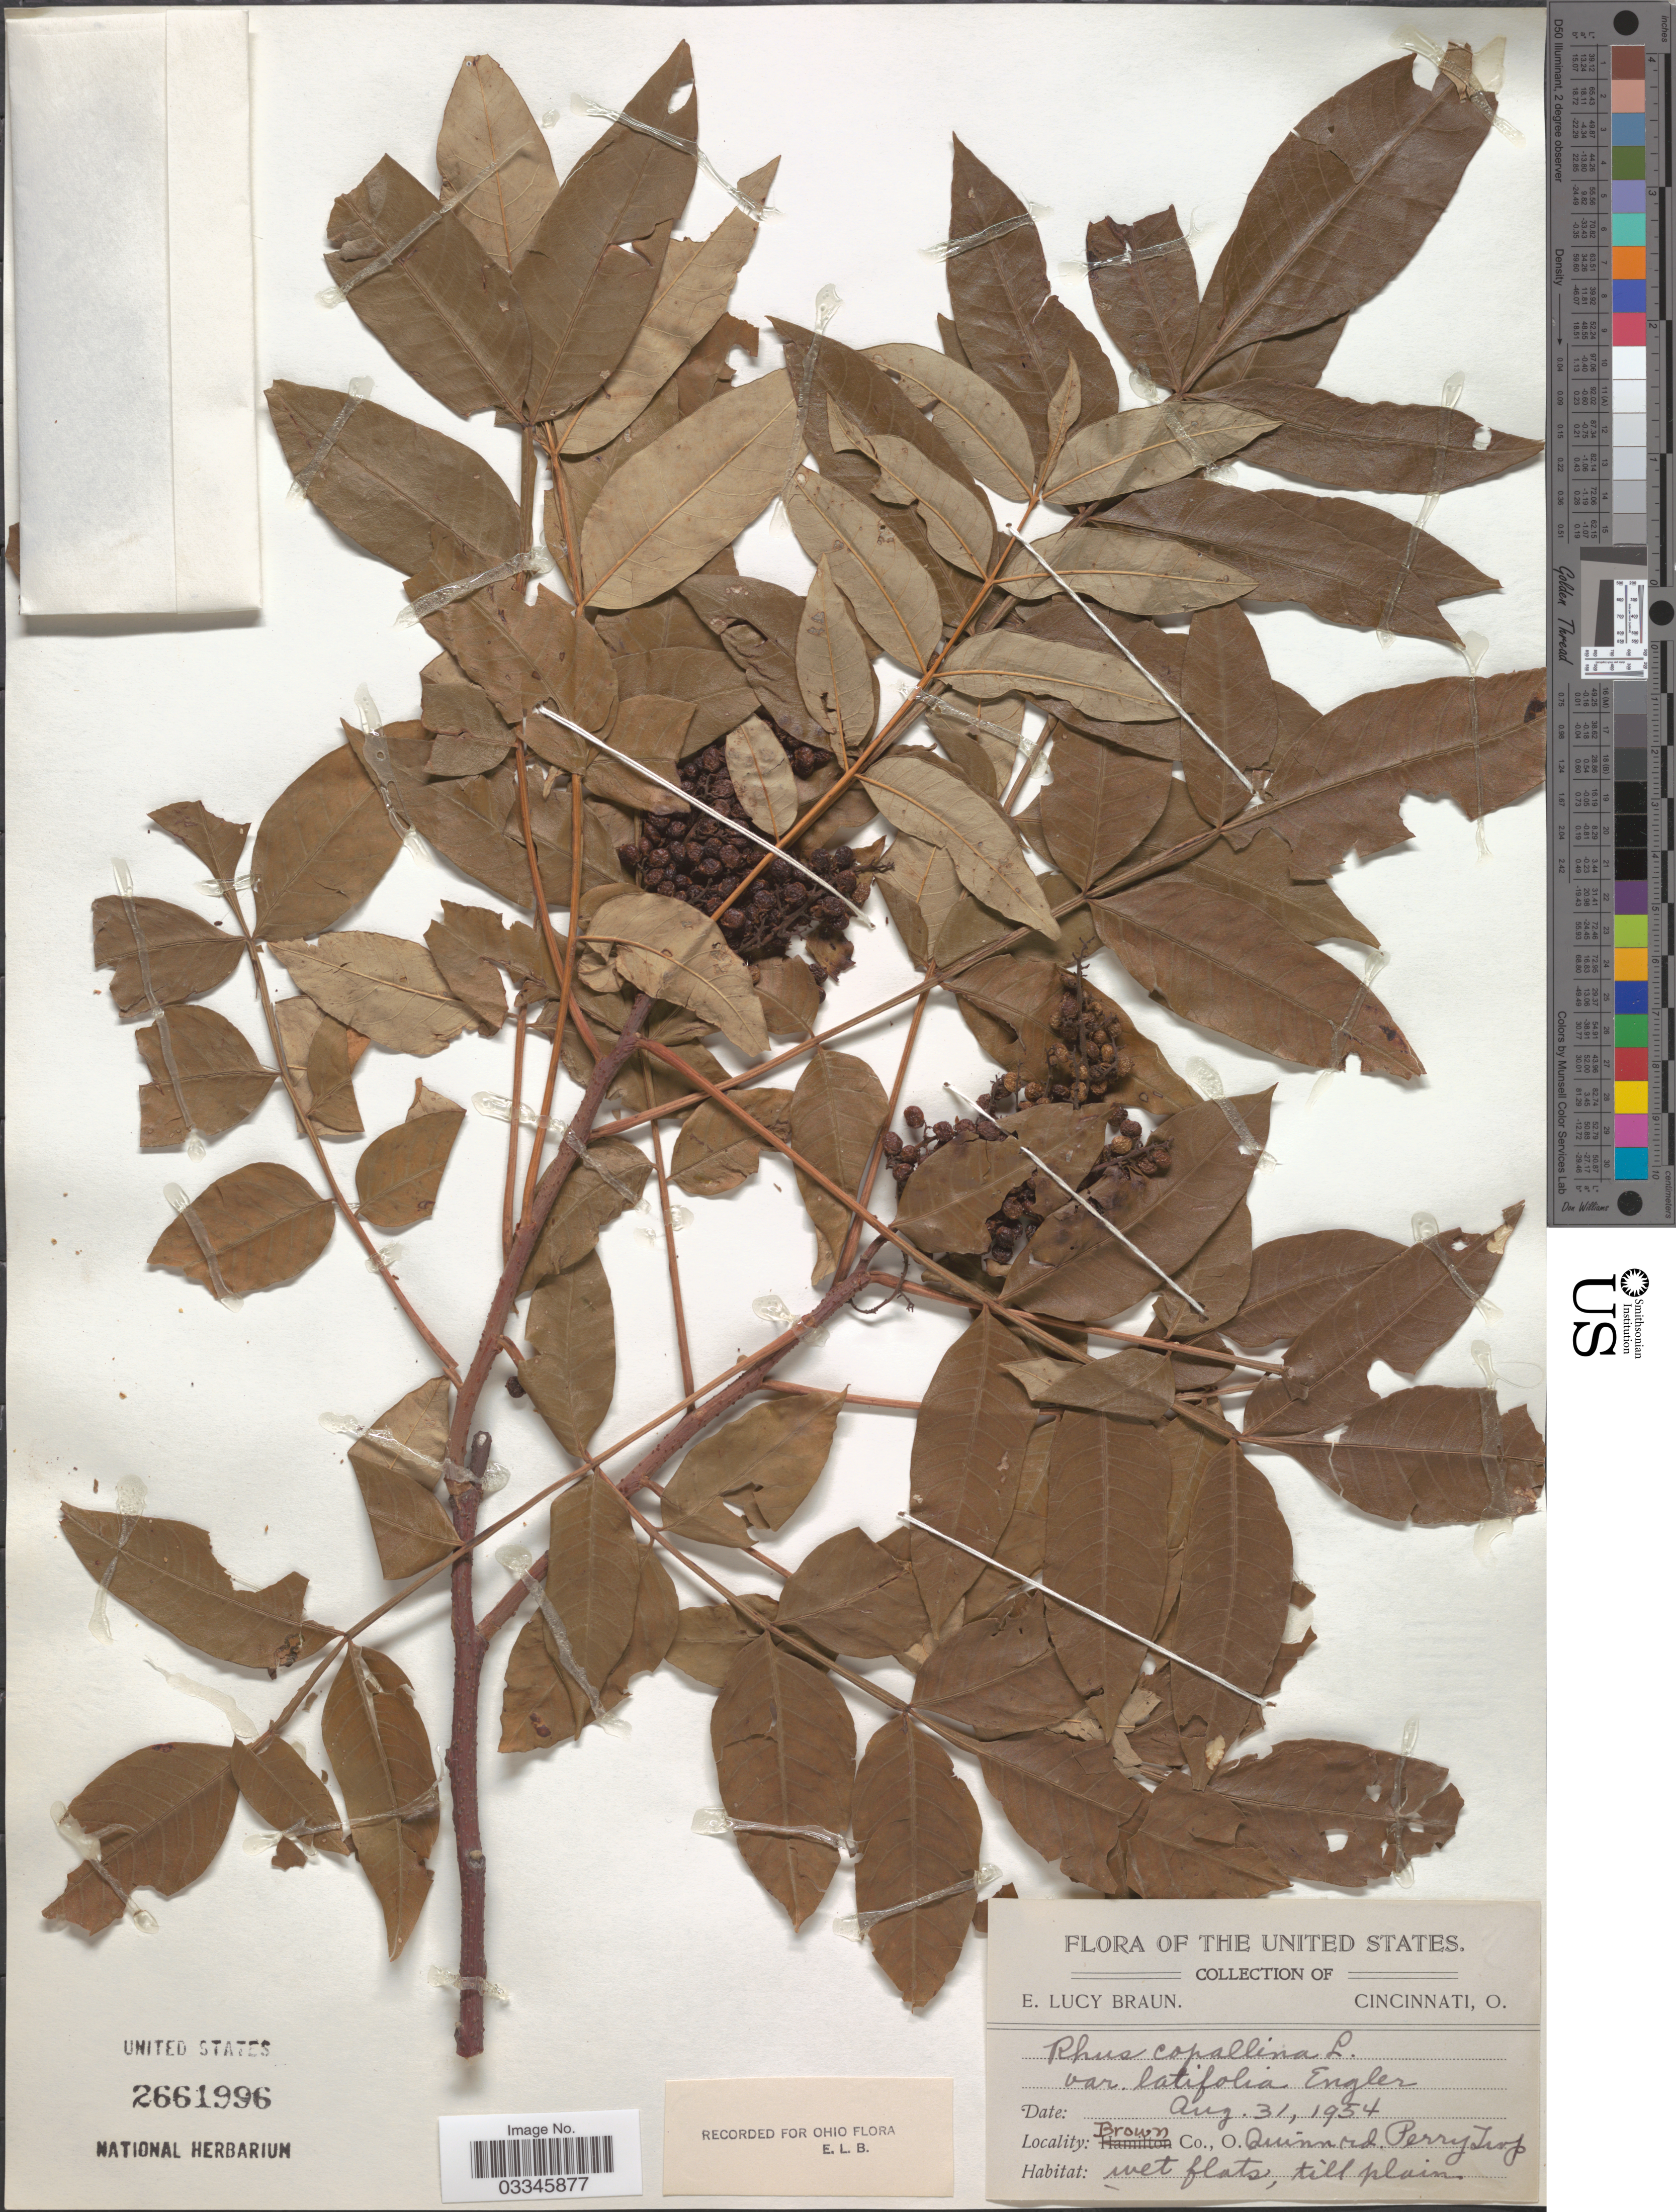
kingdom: Plantae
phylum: Tracheophyta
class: Magnoliopsida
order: Sapindales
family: Anacardiaceae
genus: Rhus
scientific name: Rhus copallinum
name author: L.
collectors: E. L. Braun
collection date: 1954-08-31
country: United States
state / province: Ohio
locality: Brown Co. Quinn rd. Perry Twp.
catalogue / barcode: US 2661996